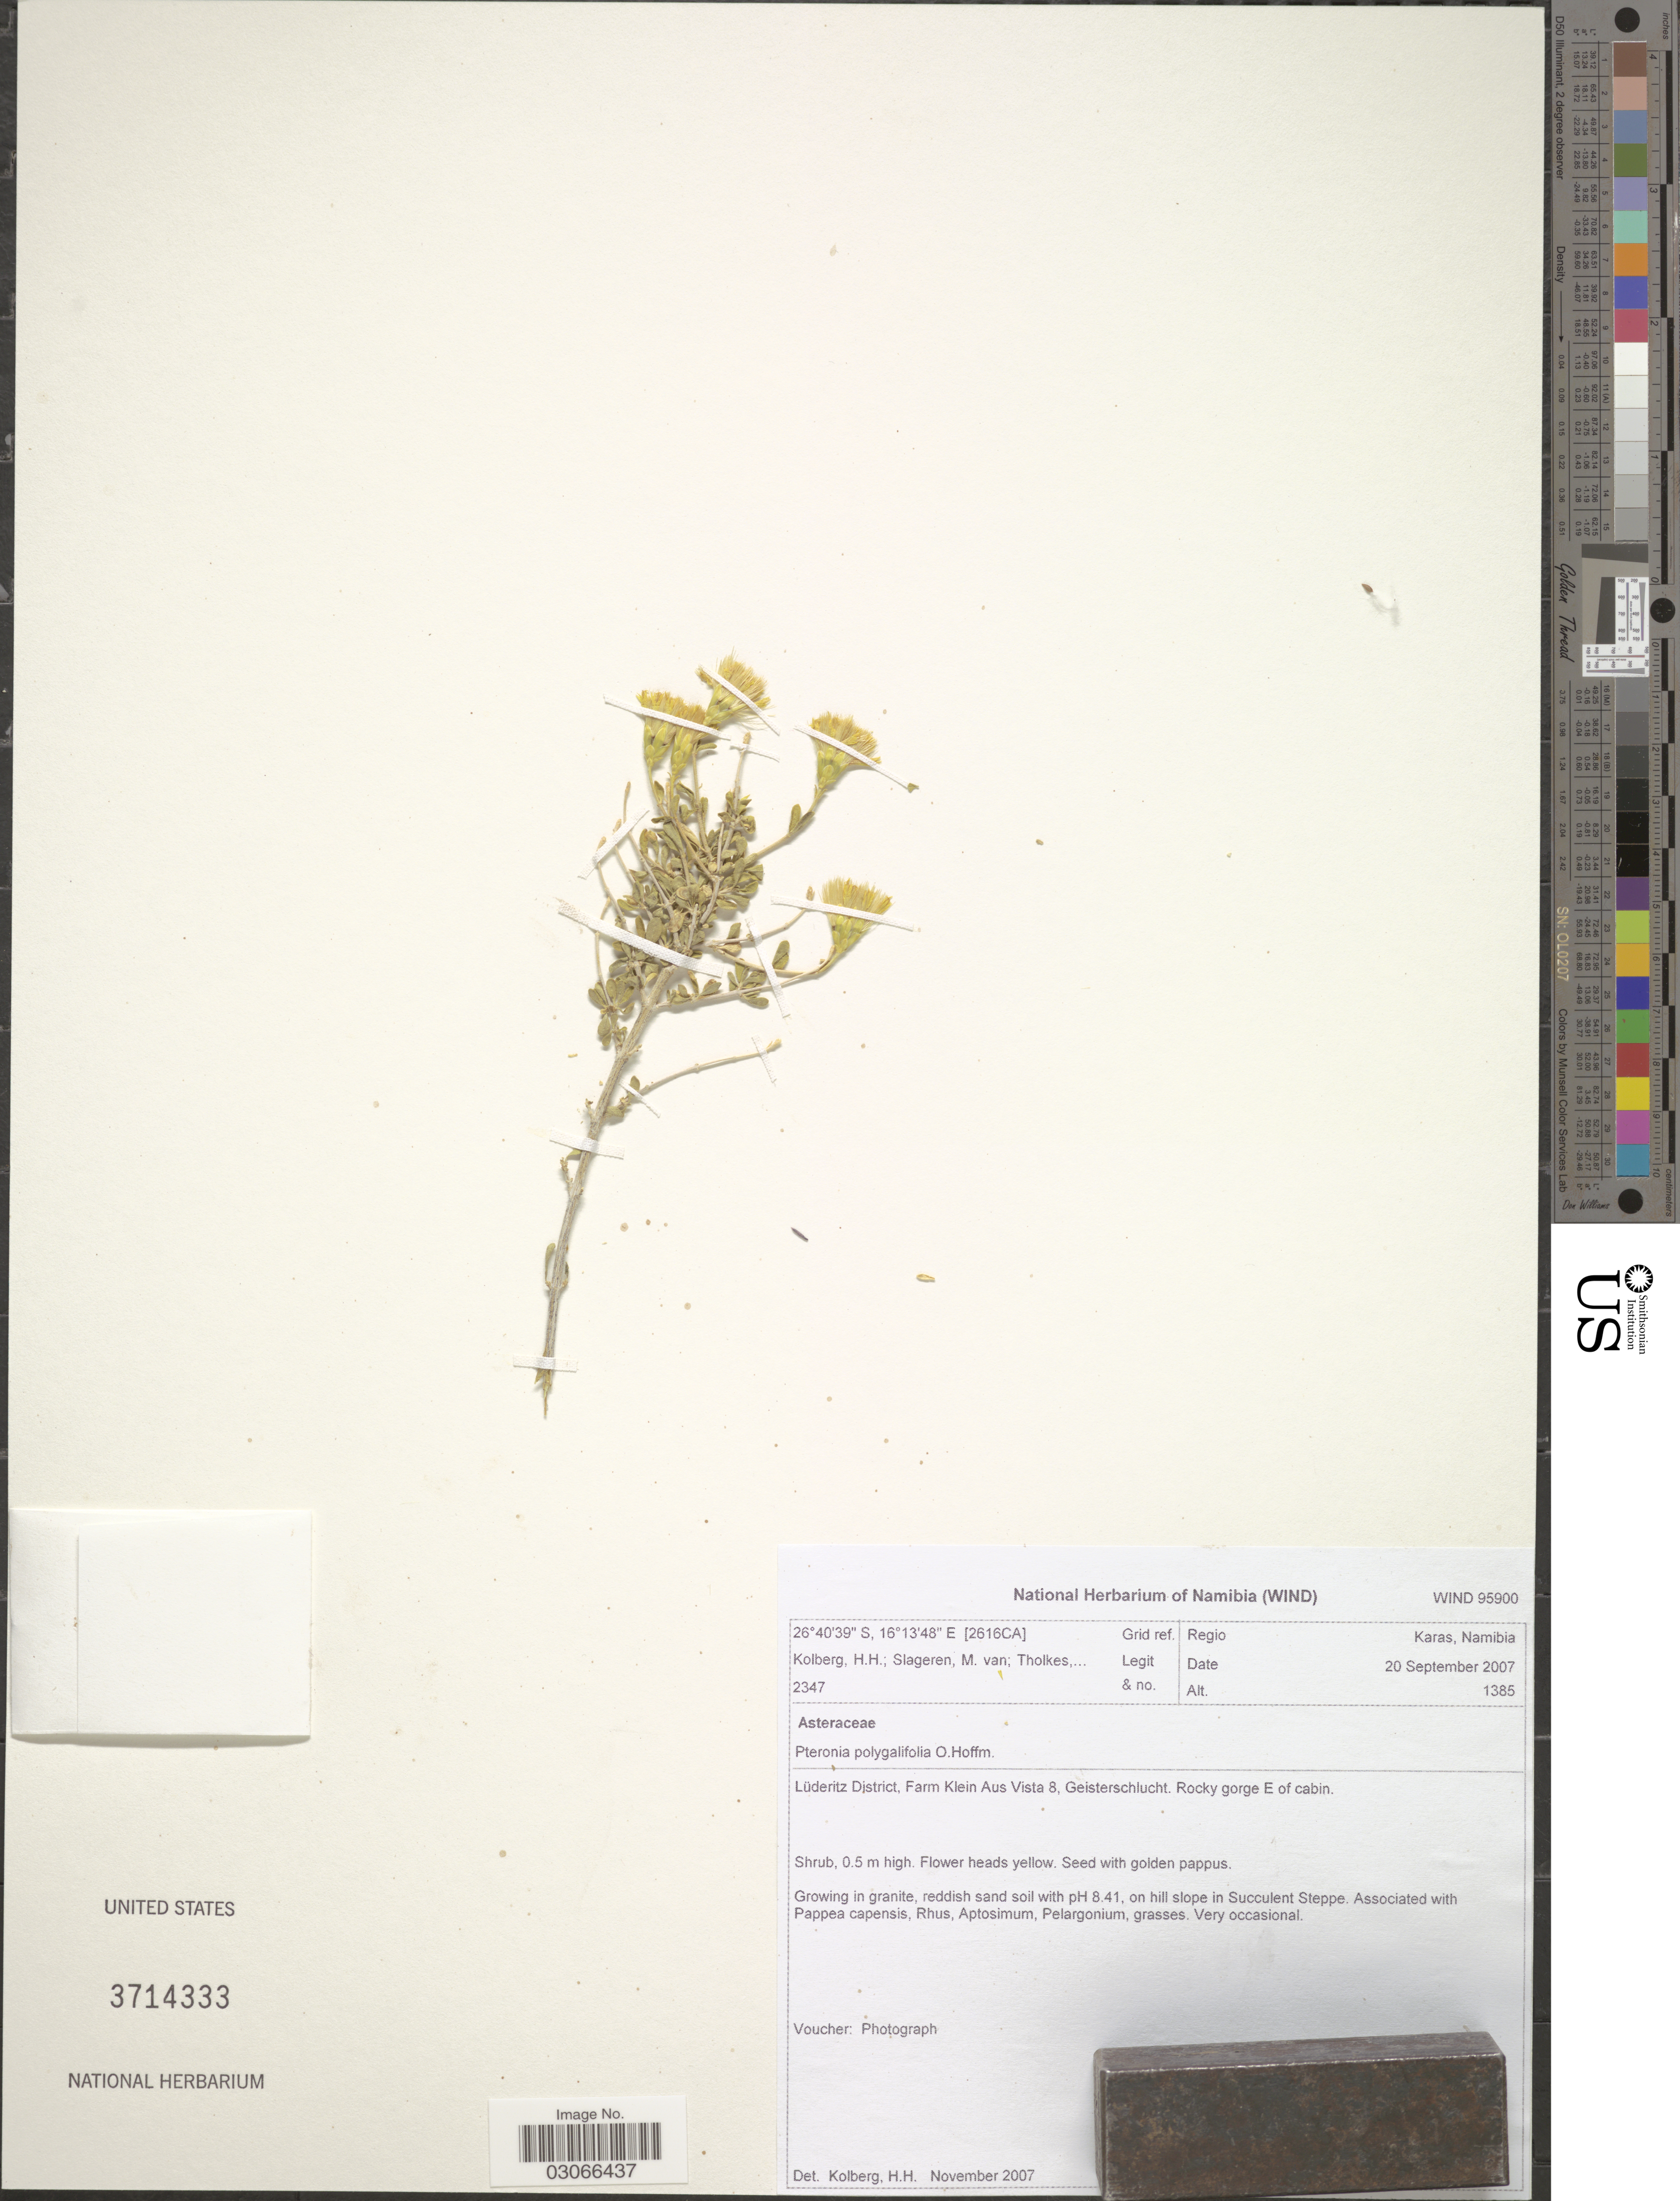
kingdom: Plantae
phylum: Tracheophyta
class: Magnoliopsida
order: Asterales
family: Asteraceae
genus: Pteronia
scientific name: Pteronia polygalifolia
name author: O. Hoffm.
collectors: H. H. Kolberg, M. Slageren & Tholkes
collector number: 2347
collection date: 2007-09-20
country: Namibia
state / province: Karas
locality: [2616CA] Grid ref. Regio Karas. Lüderitz Djstrict, Farm Klein Aus Vista 8, Geisterschlucht. Rocky gorge E of cabin.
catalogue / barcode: US 3714333